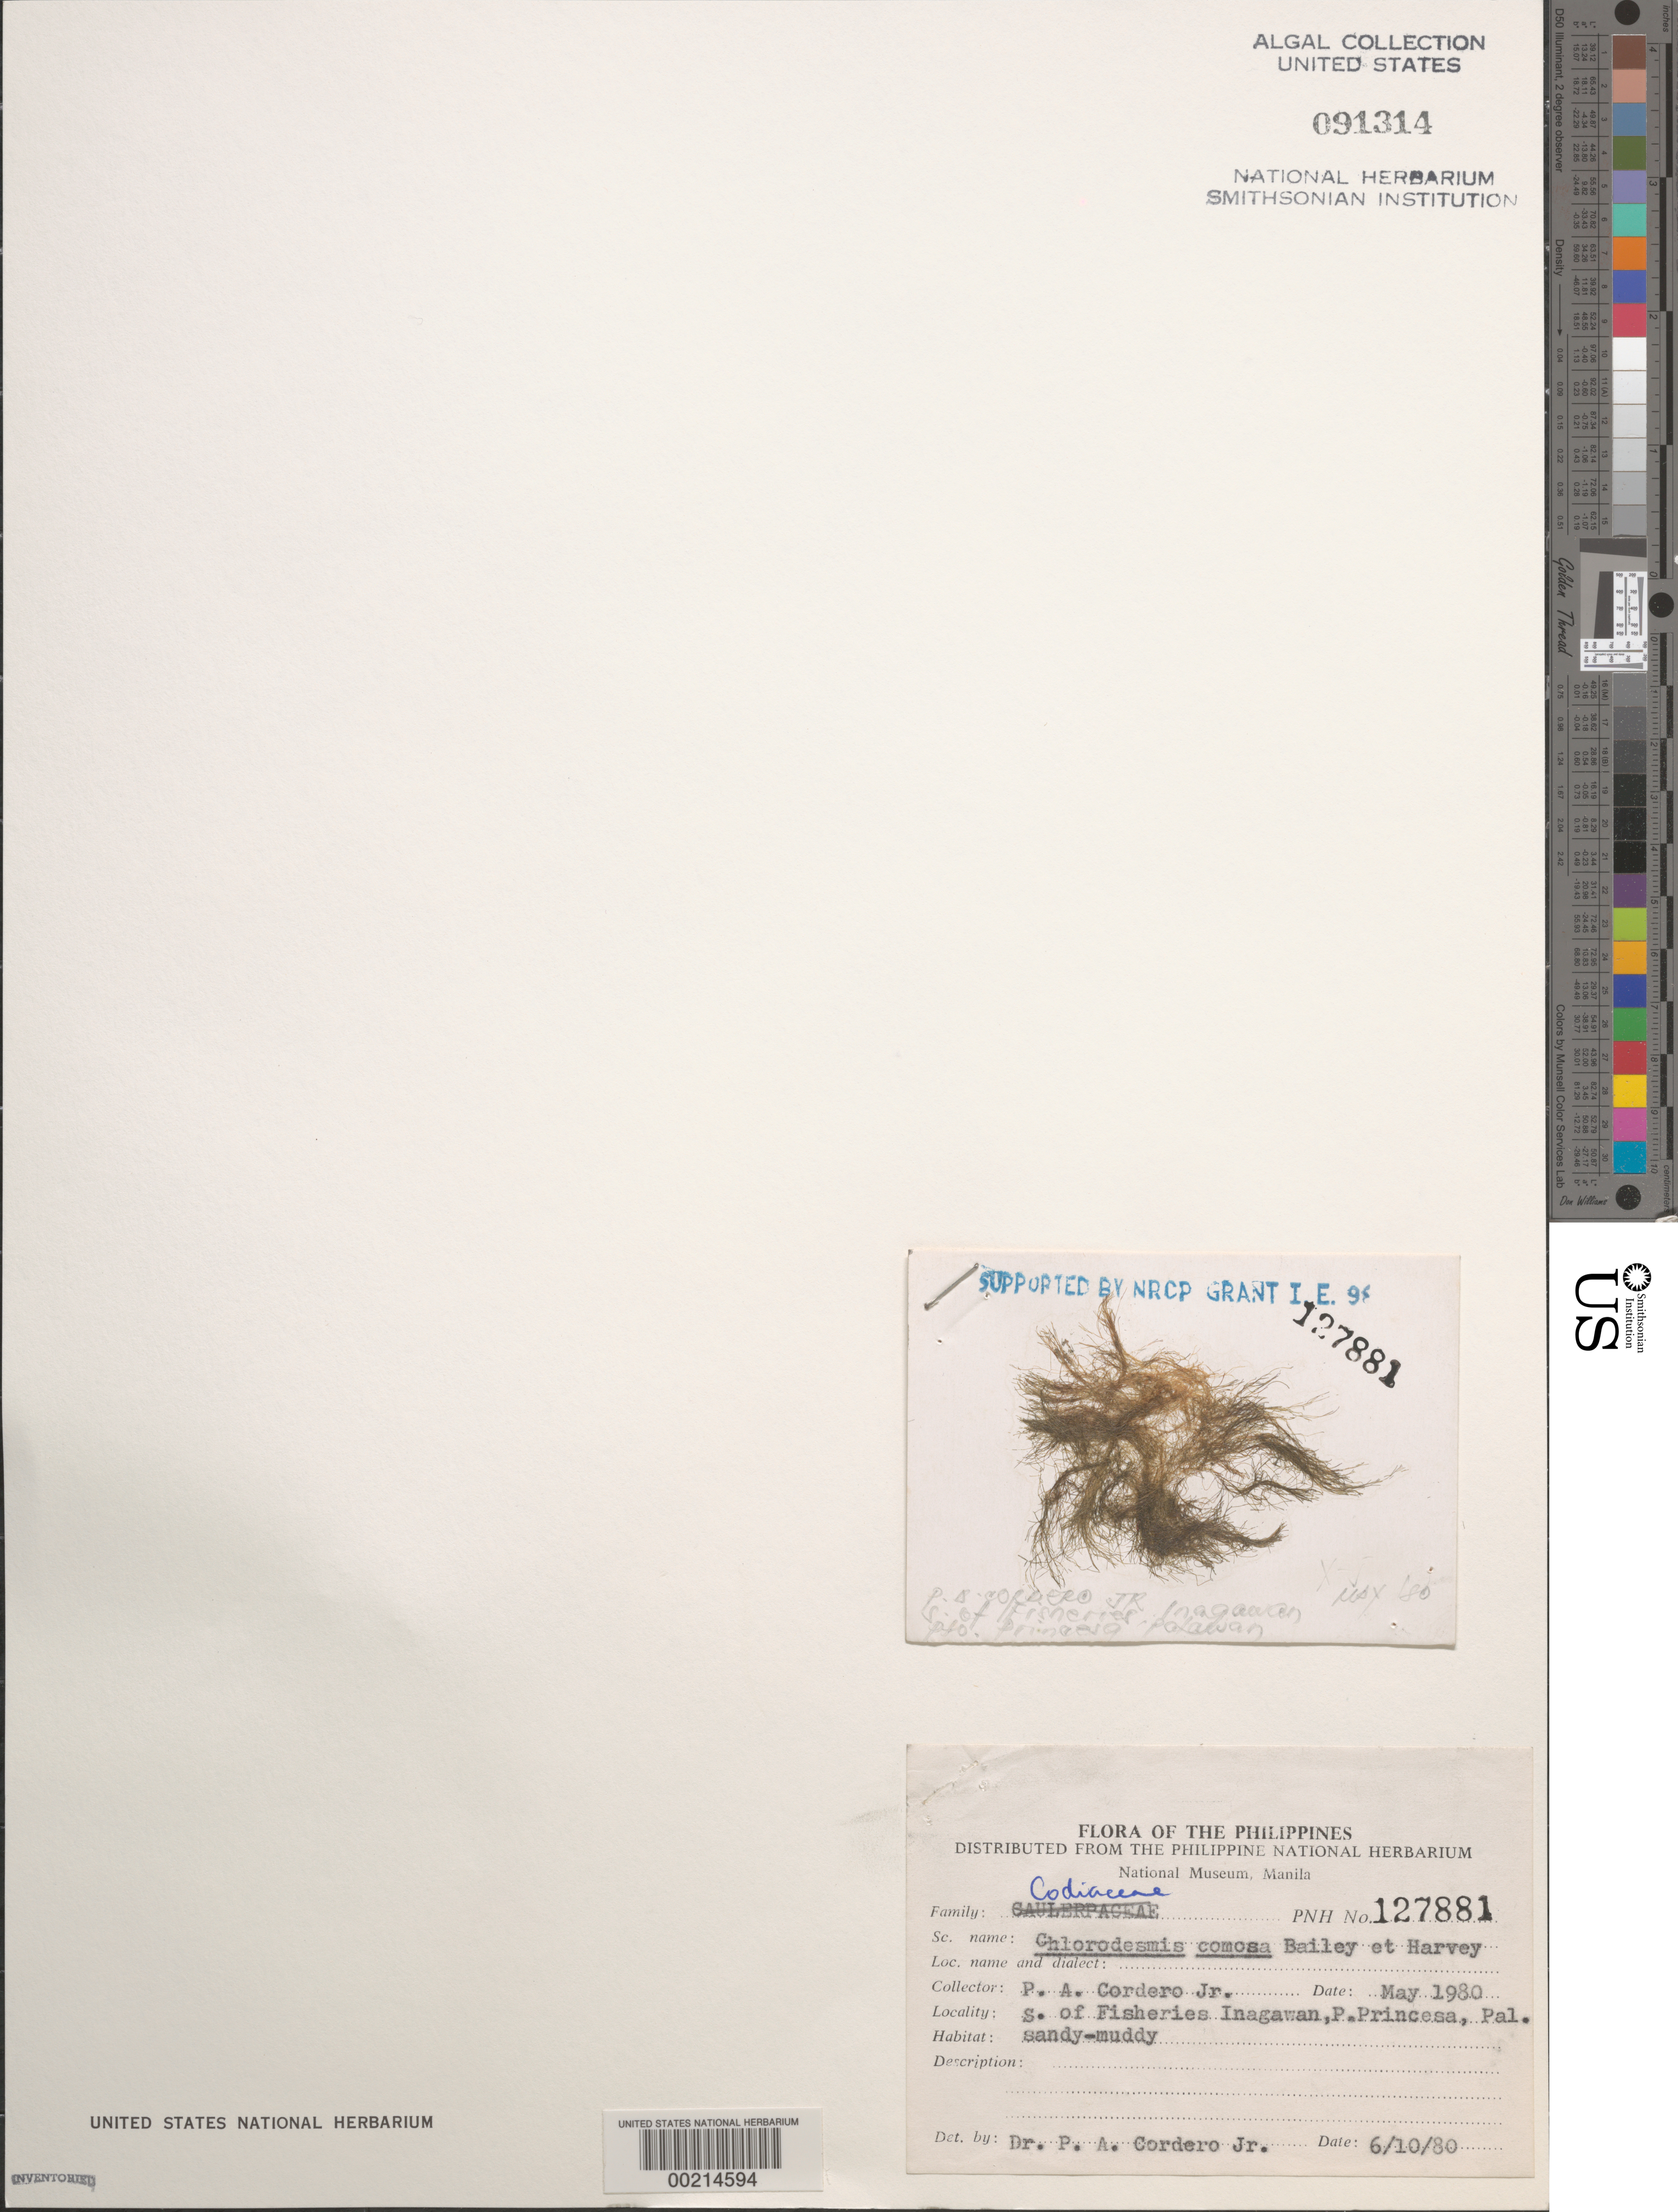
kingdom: Plantae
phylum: Chlorophyta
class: Ulvophyceae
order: Bryopsidales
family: Udoteaceae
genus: Chlorodesmis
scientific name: Chlorodesmis fastigiata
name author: (C. Agardh) S.C. Ducker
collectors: P. A. Cordero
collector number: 127881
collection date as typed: May 1980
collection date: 1980-05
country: Philippines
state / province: Mimaropa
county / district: Palawan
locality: Inagawan, puerto princesa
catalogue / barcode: US 91314